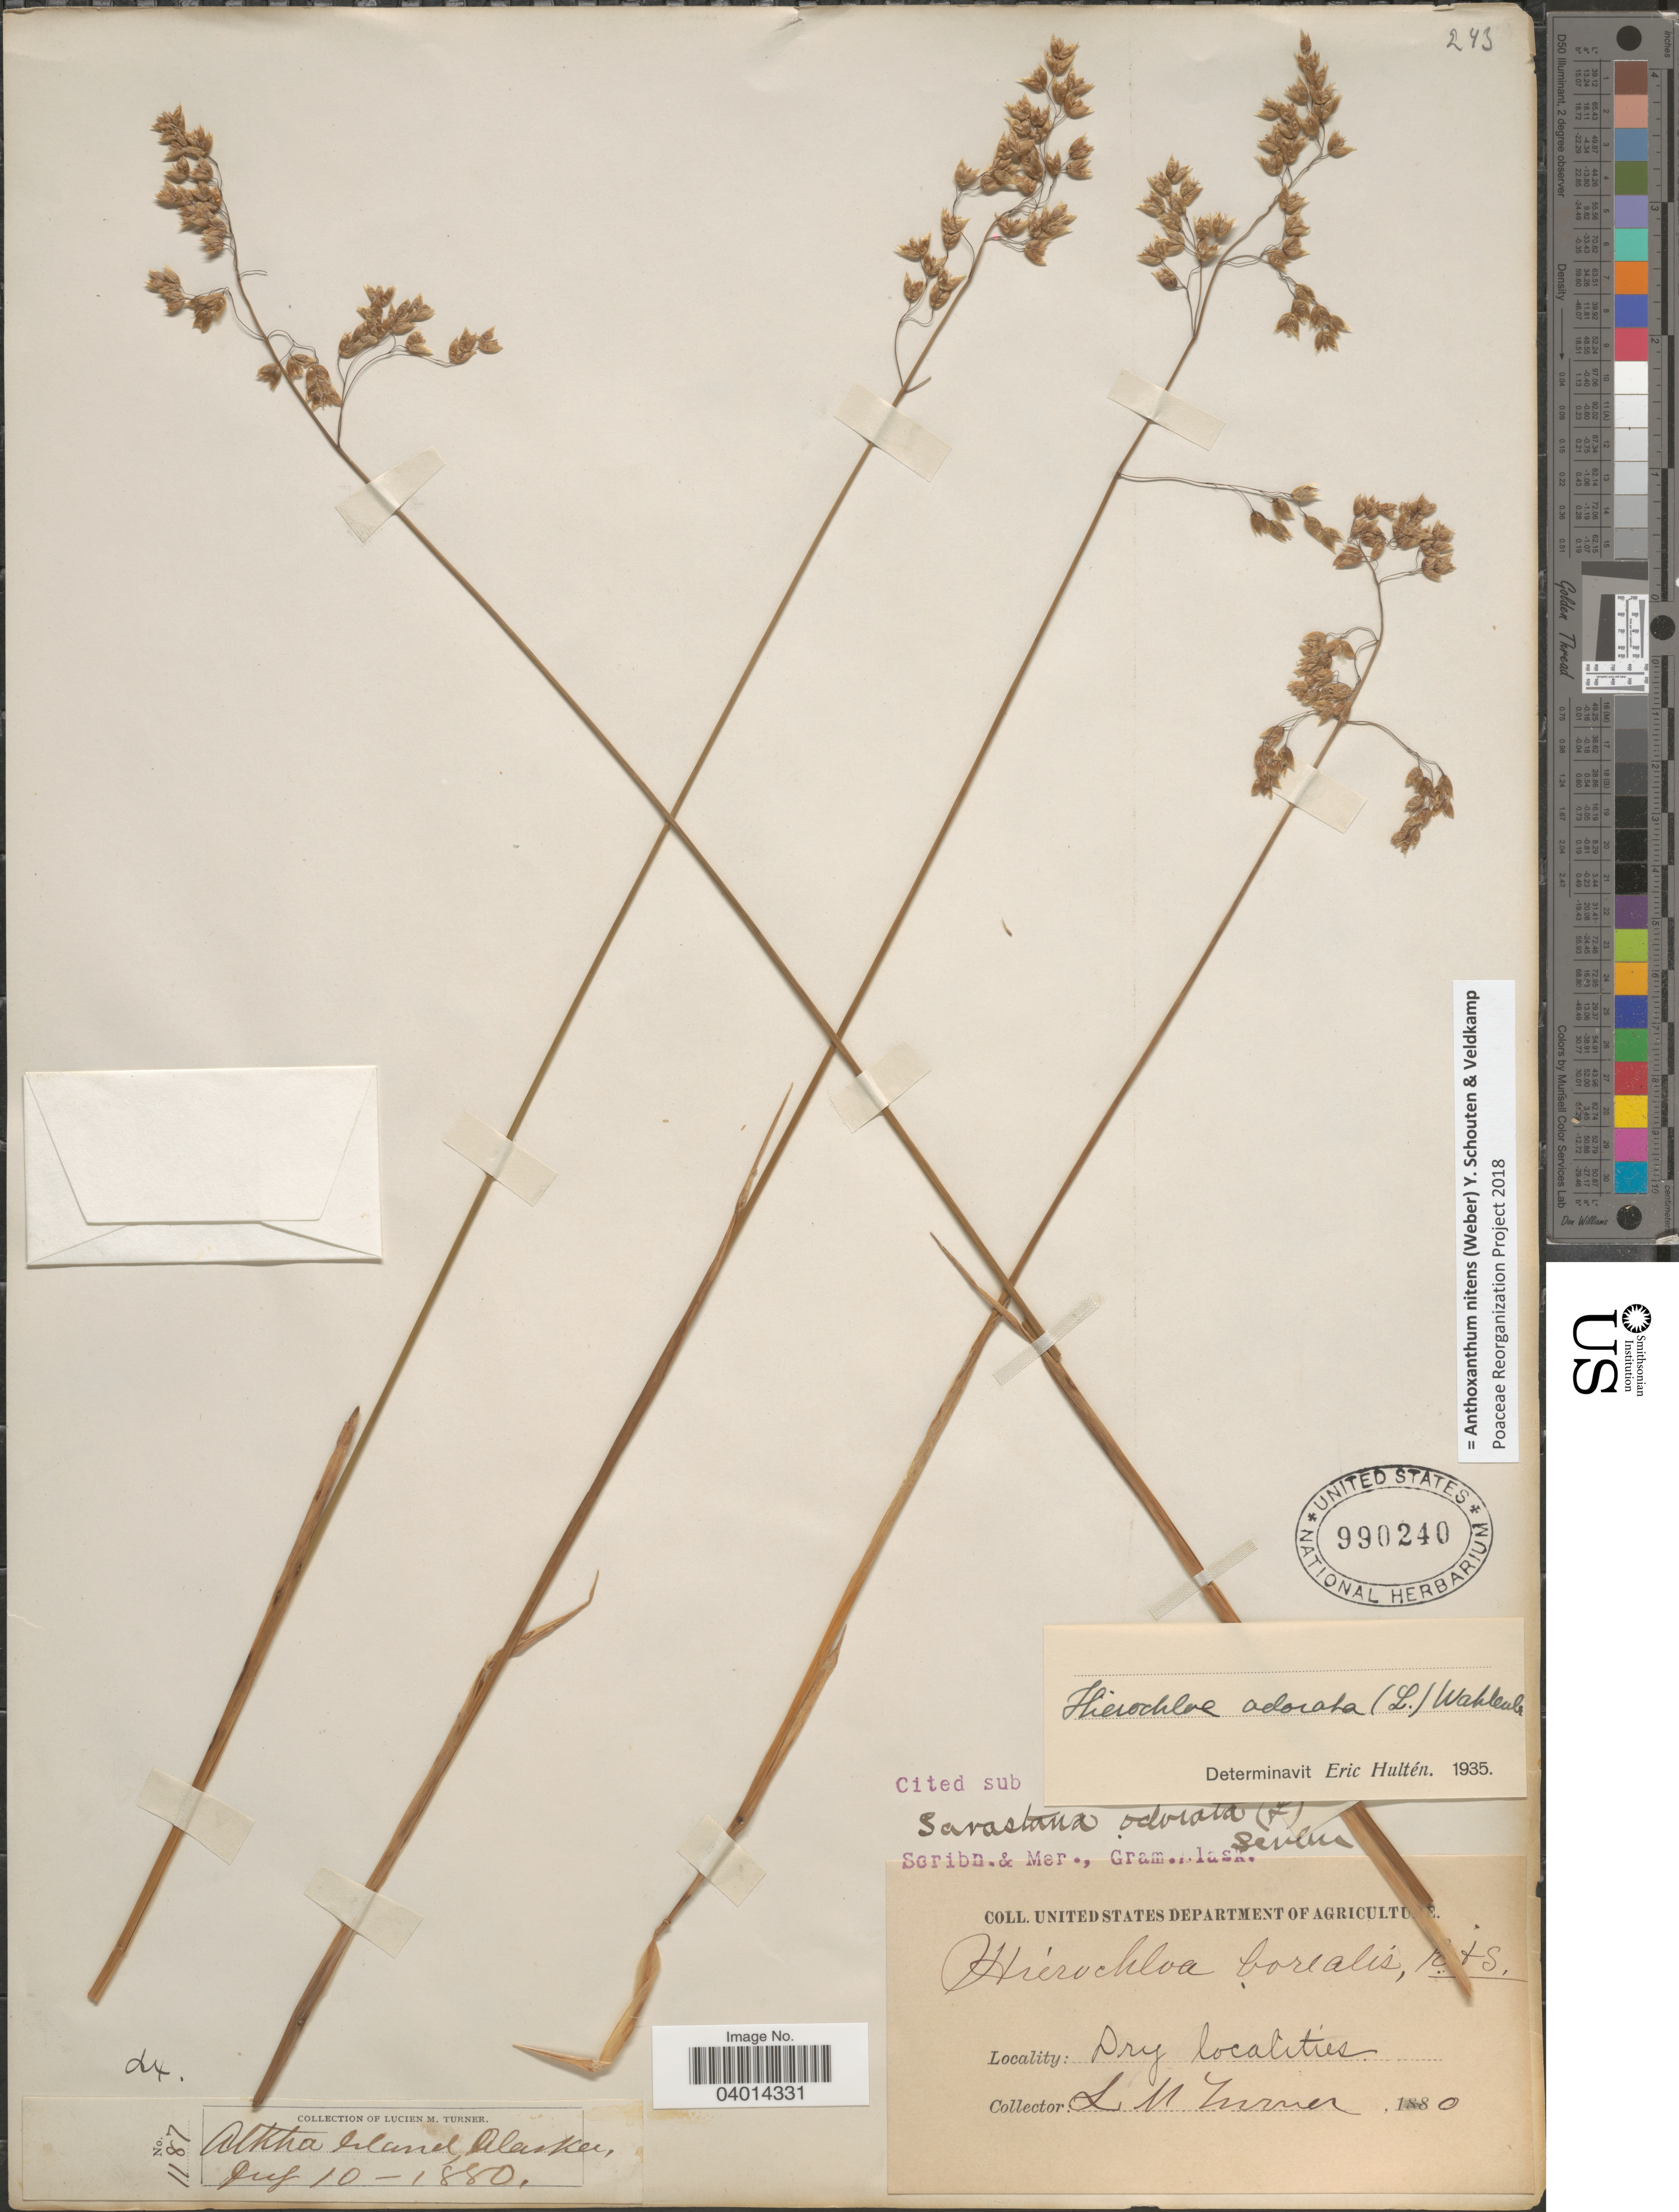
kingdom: Plantae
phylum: Tracheophyta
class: Liliopsida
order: Poales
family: Poaceae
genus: Anthoxanthum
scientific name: Anthoxanthum nitens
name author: (G.H. Weber) R.T.A. Schouten & Veldkamp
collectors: L. M. Turner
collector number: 1187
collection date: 1880-07-10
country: United States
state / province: Alaska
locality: Atkha Island.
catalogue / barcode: US 990240